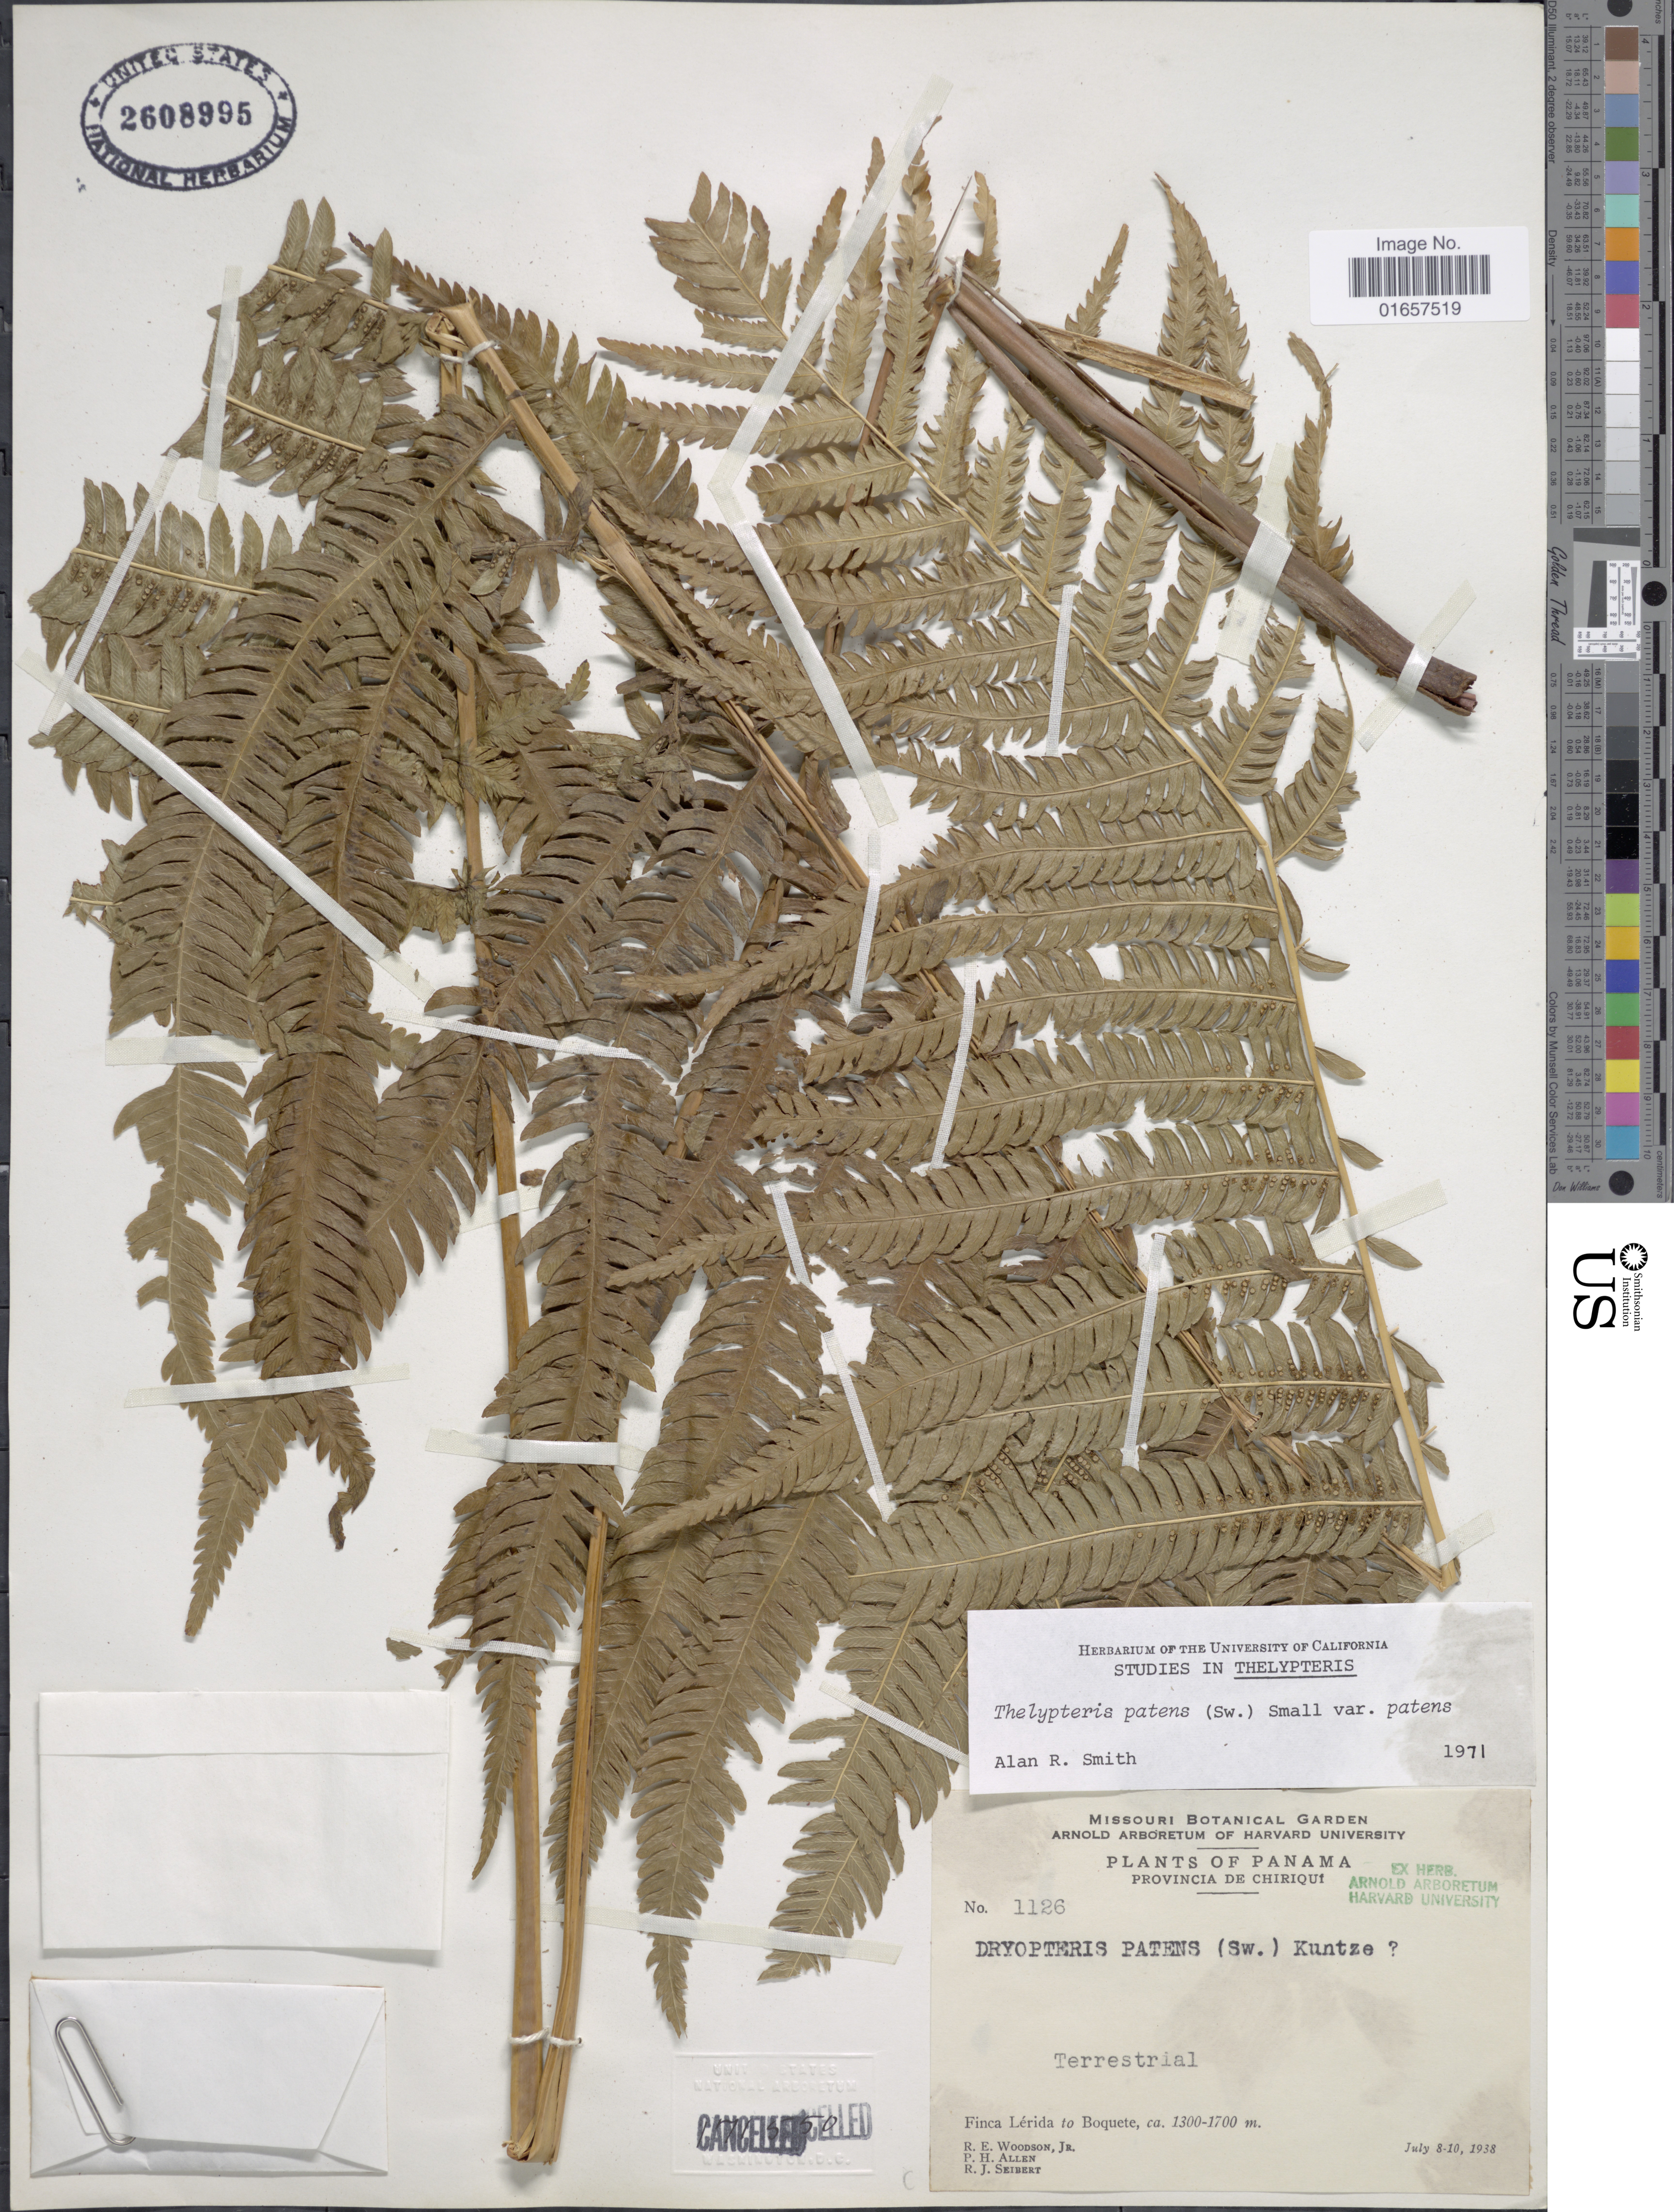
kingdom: Plantae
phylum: Tracheophyta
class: Polypodiopsida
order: Polypodiales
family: Thelypteridaceae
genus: Christella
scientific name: Christella patens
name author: (Sw.) Holttum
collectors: R. E. Woodson, P. H. Allen & R. J. Seibert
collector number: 1126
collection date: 1938-07-08/1938-07-10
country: Panama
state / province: Chiriqui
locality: Panama, Finca, Lérida to Boquete.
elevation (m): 1300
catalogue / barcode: US 2608995